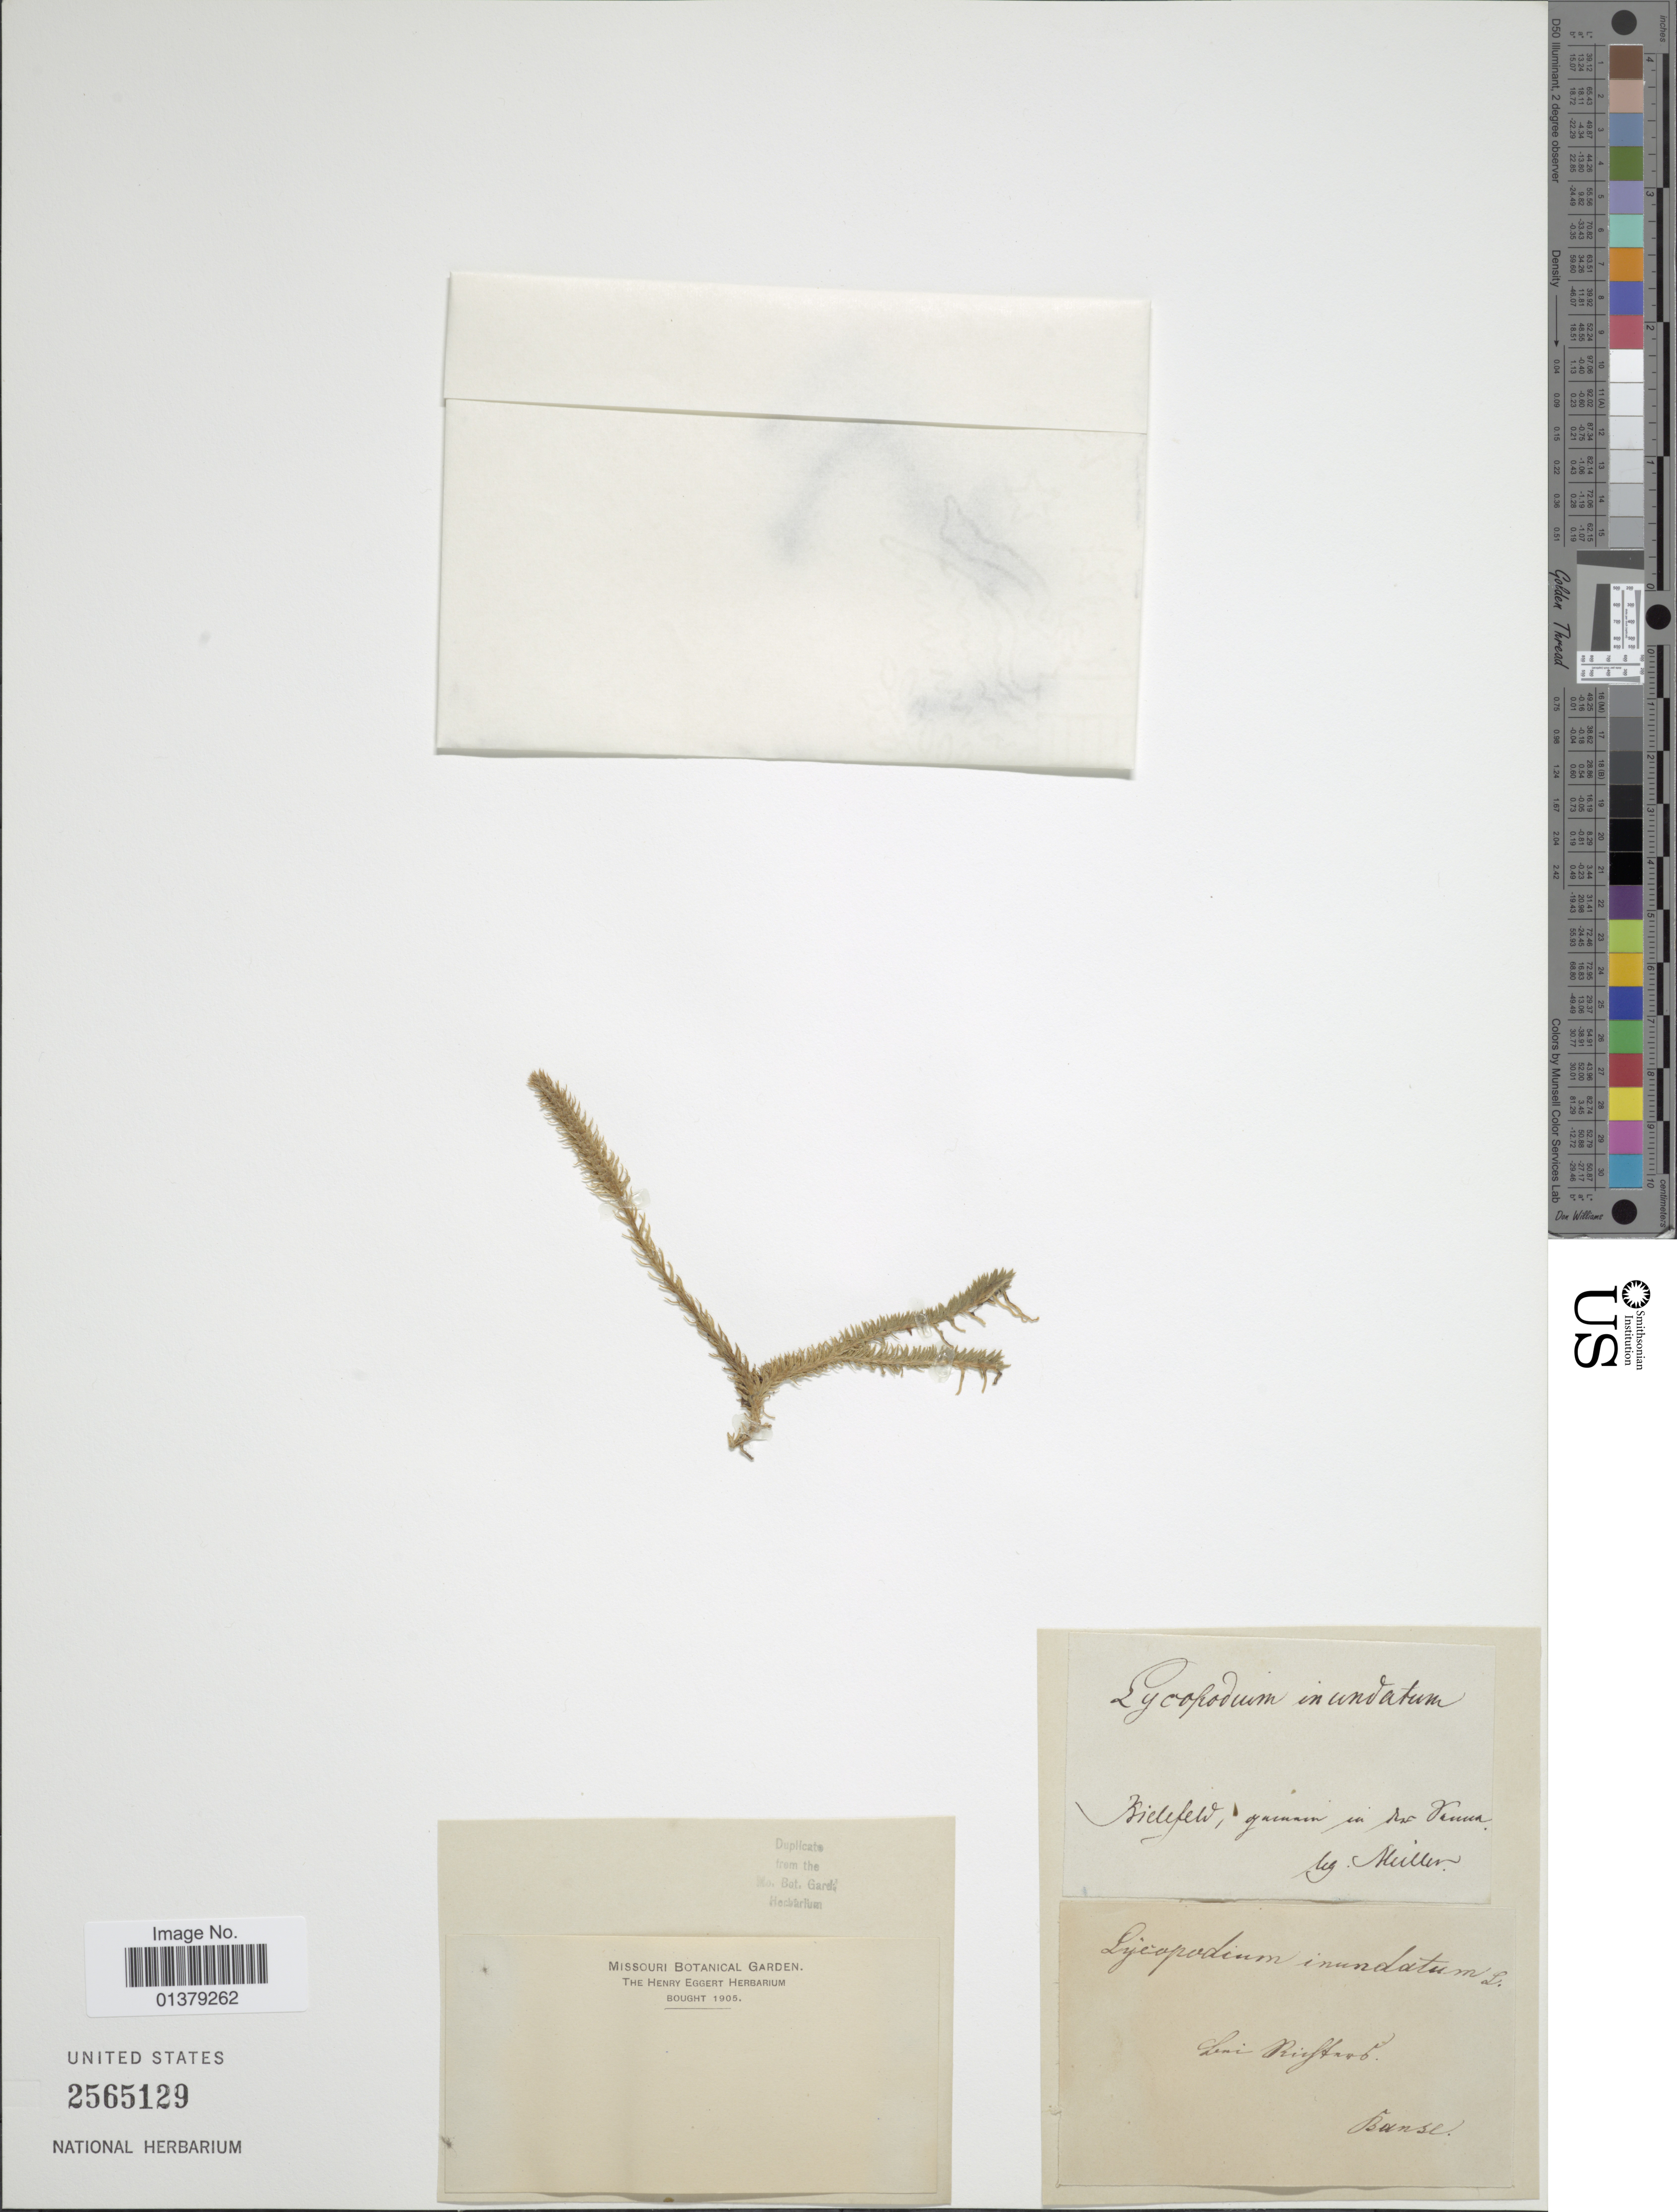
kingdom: Plantae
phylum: Tracheophyta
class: Lycopodiopsida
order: Lycopodiales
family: Lycopodiaceae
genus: Lycopodiella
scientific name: Lycopodiella inundata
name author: (L.) Holub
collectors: -- Müller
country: Germany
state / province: Nordrhein-Westfalen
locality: Bielefeld, [illegible text]. [interpreted]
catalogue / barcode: US 2565129